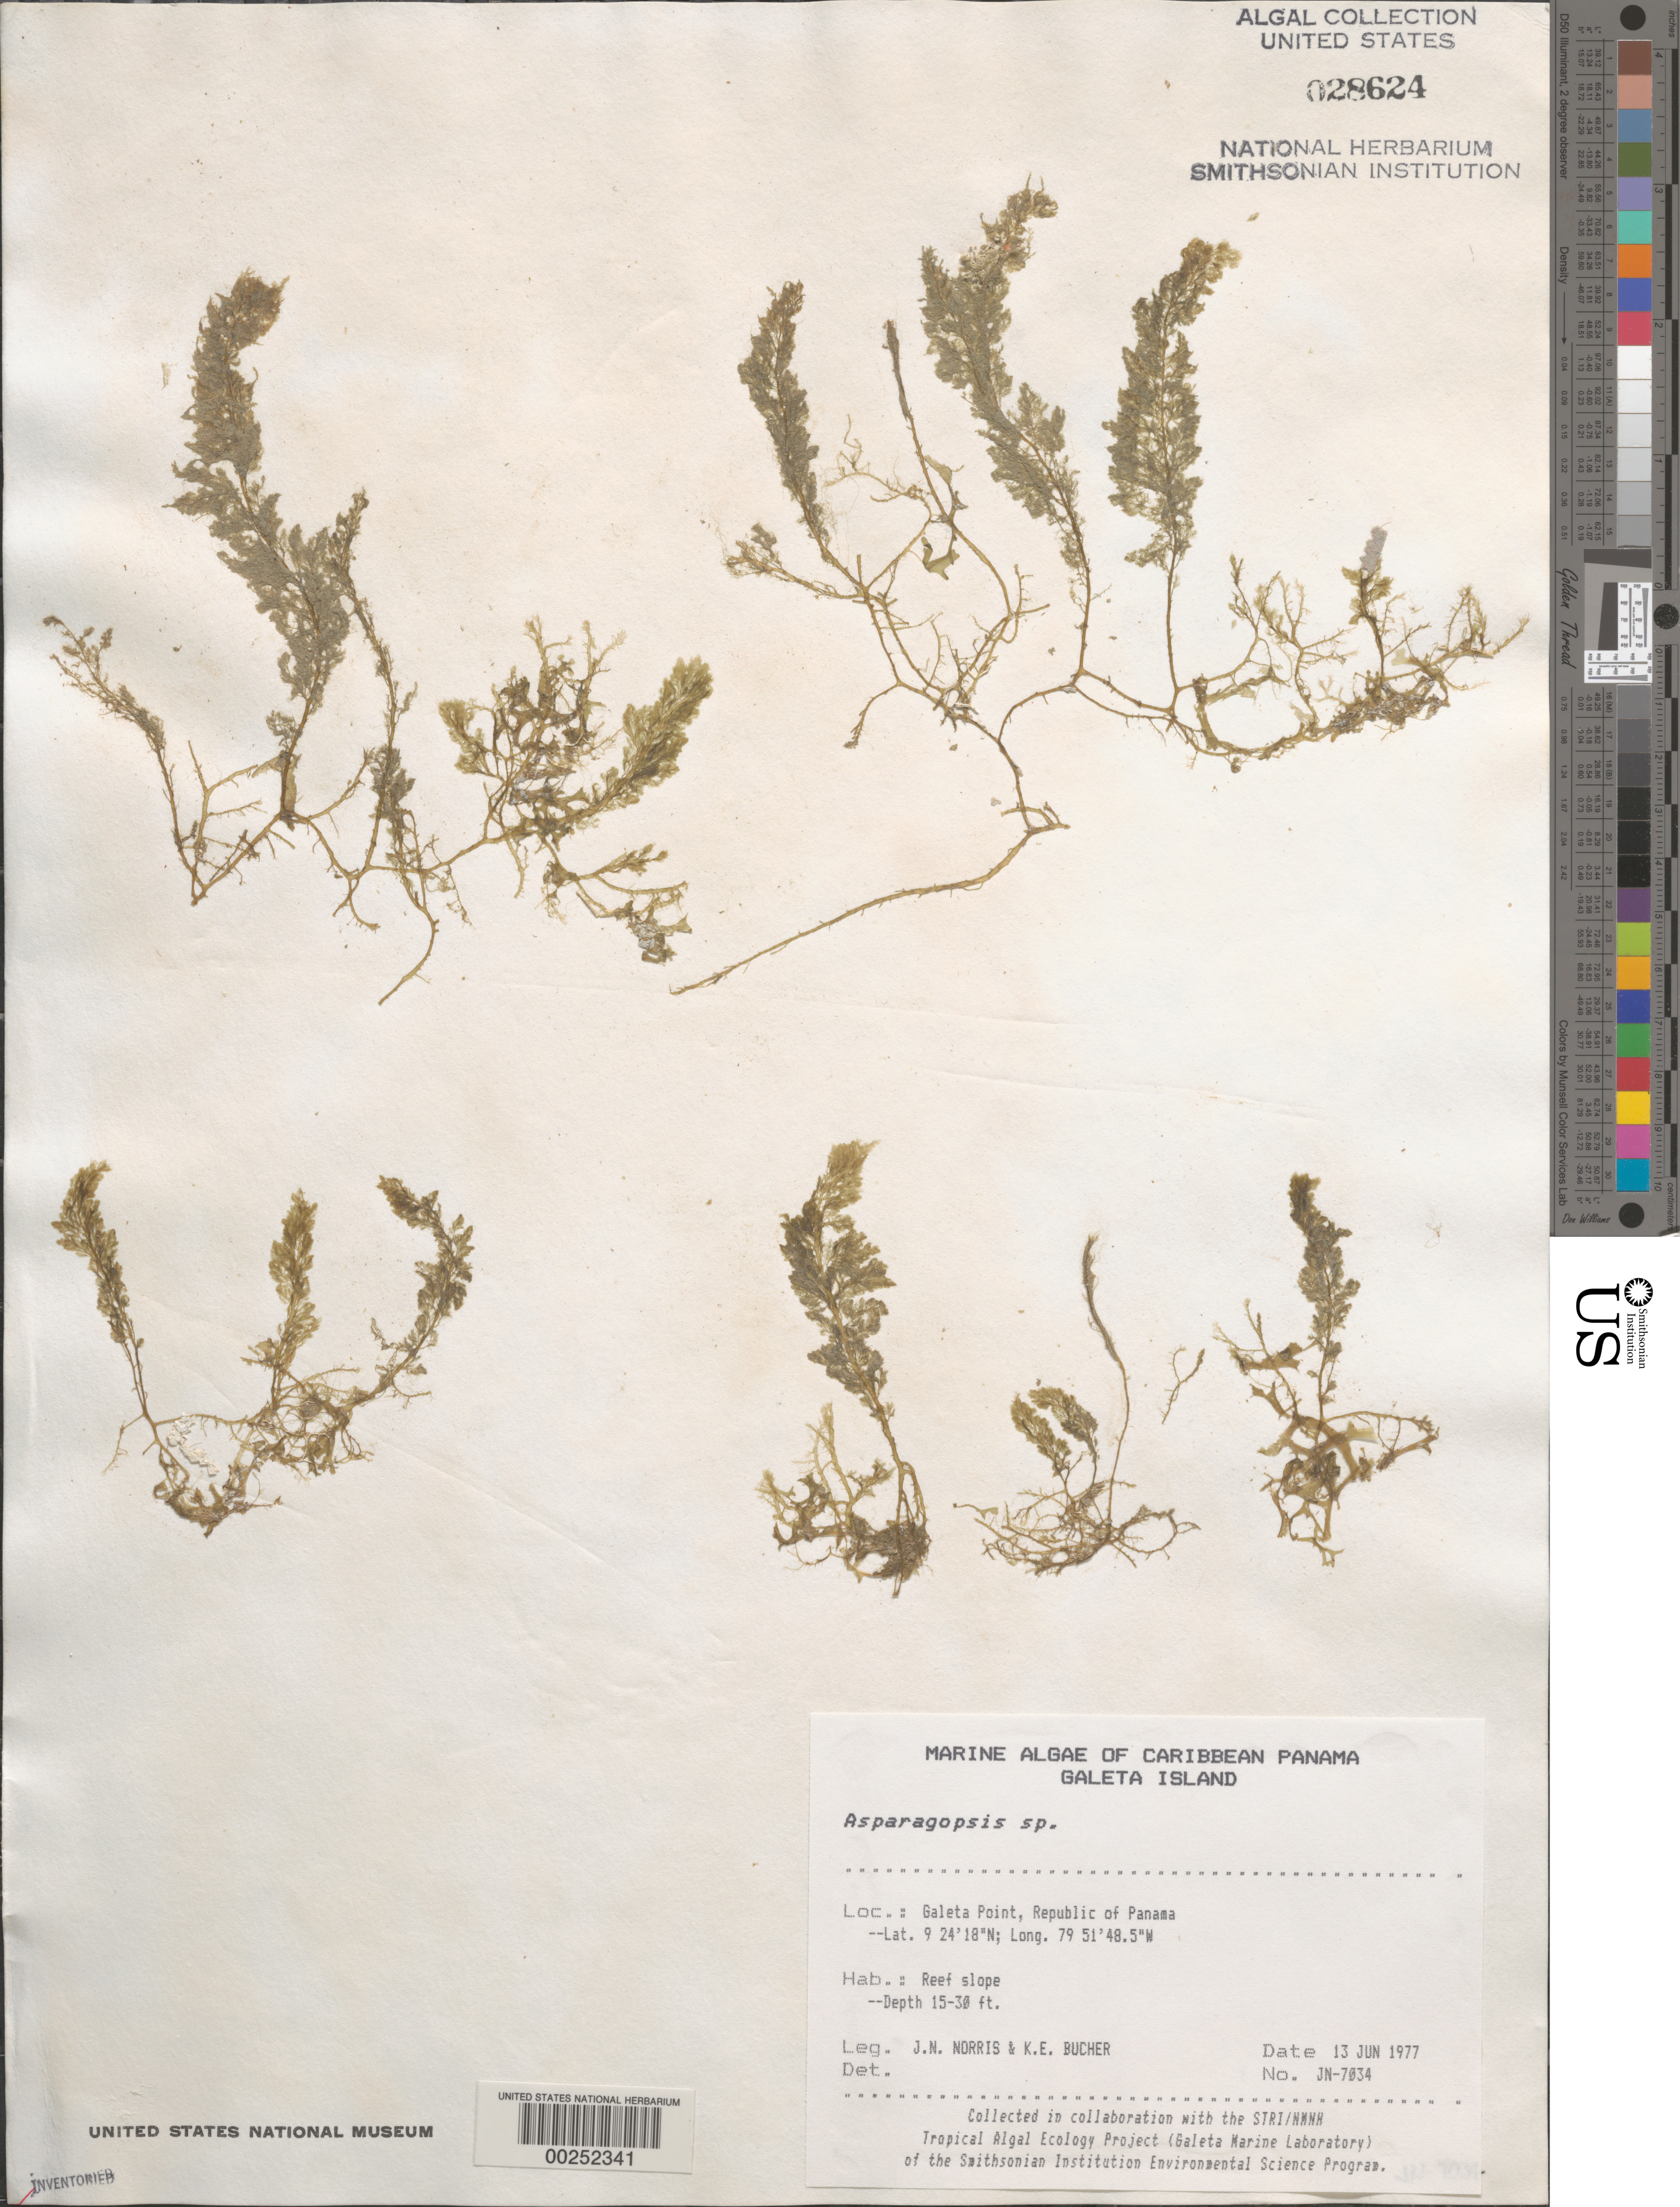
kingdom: Plantae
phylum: Rhodophyta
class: Florideophyceae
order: Bonnemaisoniales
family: Bonnemaisoniaceae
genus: Asparagopsis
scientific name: Asparagopsis sp.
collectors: J. N. Norris & K. E. Bucher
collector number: JN-7034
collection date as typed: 13 Jun 1977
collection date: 1977-06-13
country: Panama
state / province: Colón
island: Galeta Island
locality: Galeta Point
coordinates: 9 24' 18" N, 79 51' 48.5" W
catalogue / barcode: US 28624